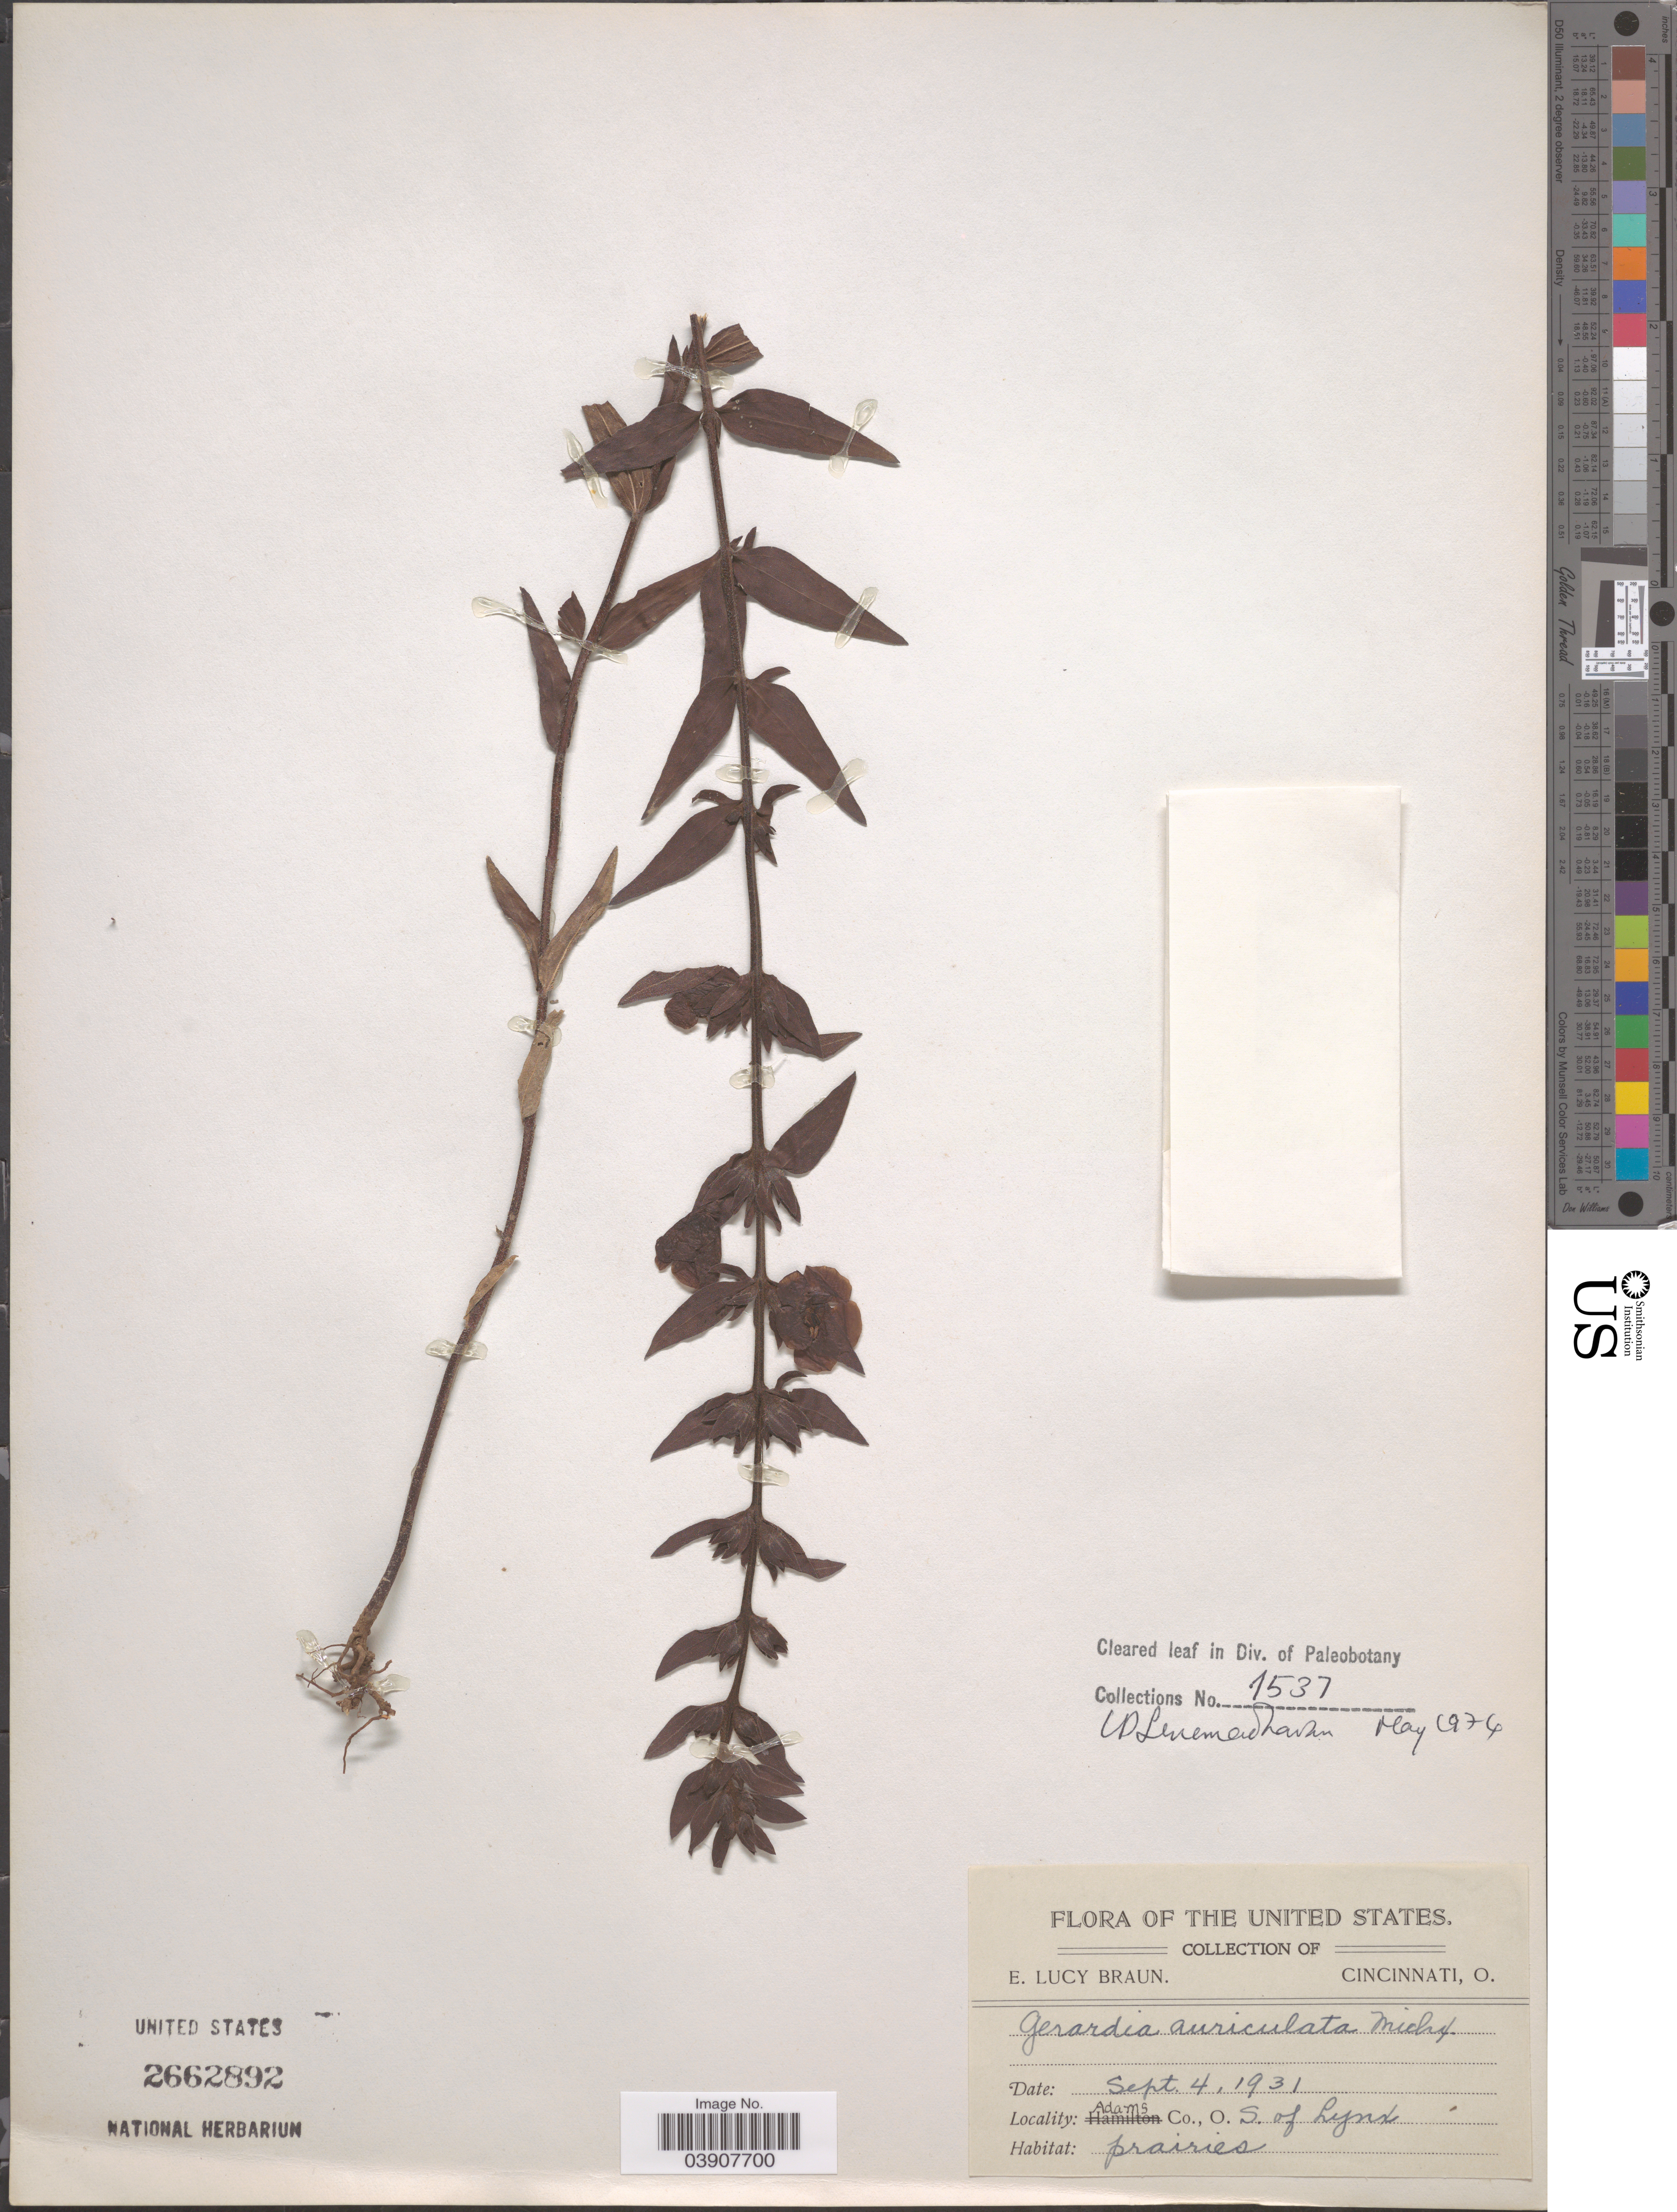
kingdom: Plantae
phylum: Tracheophyta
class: Magnoliopsida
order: Lamiales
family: Orobanchaceae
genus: Agalinis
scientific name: Agalinis auriculata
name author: (Michx.) S.F. Blake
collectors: E. L. Braun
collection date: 1931-09-04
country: United States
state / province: Ohio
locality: Adams Co. S. of Lynx. Prairies.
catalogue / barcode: US 2662892